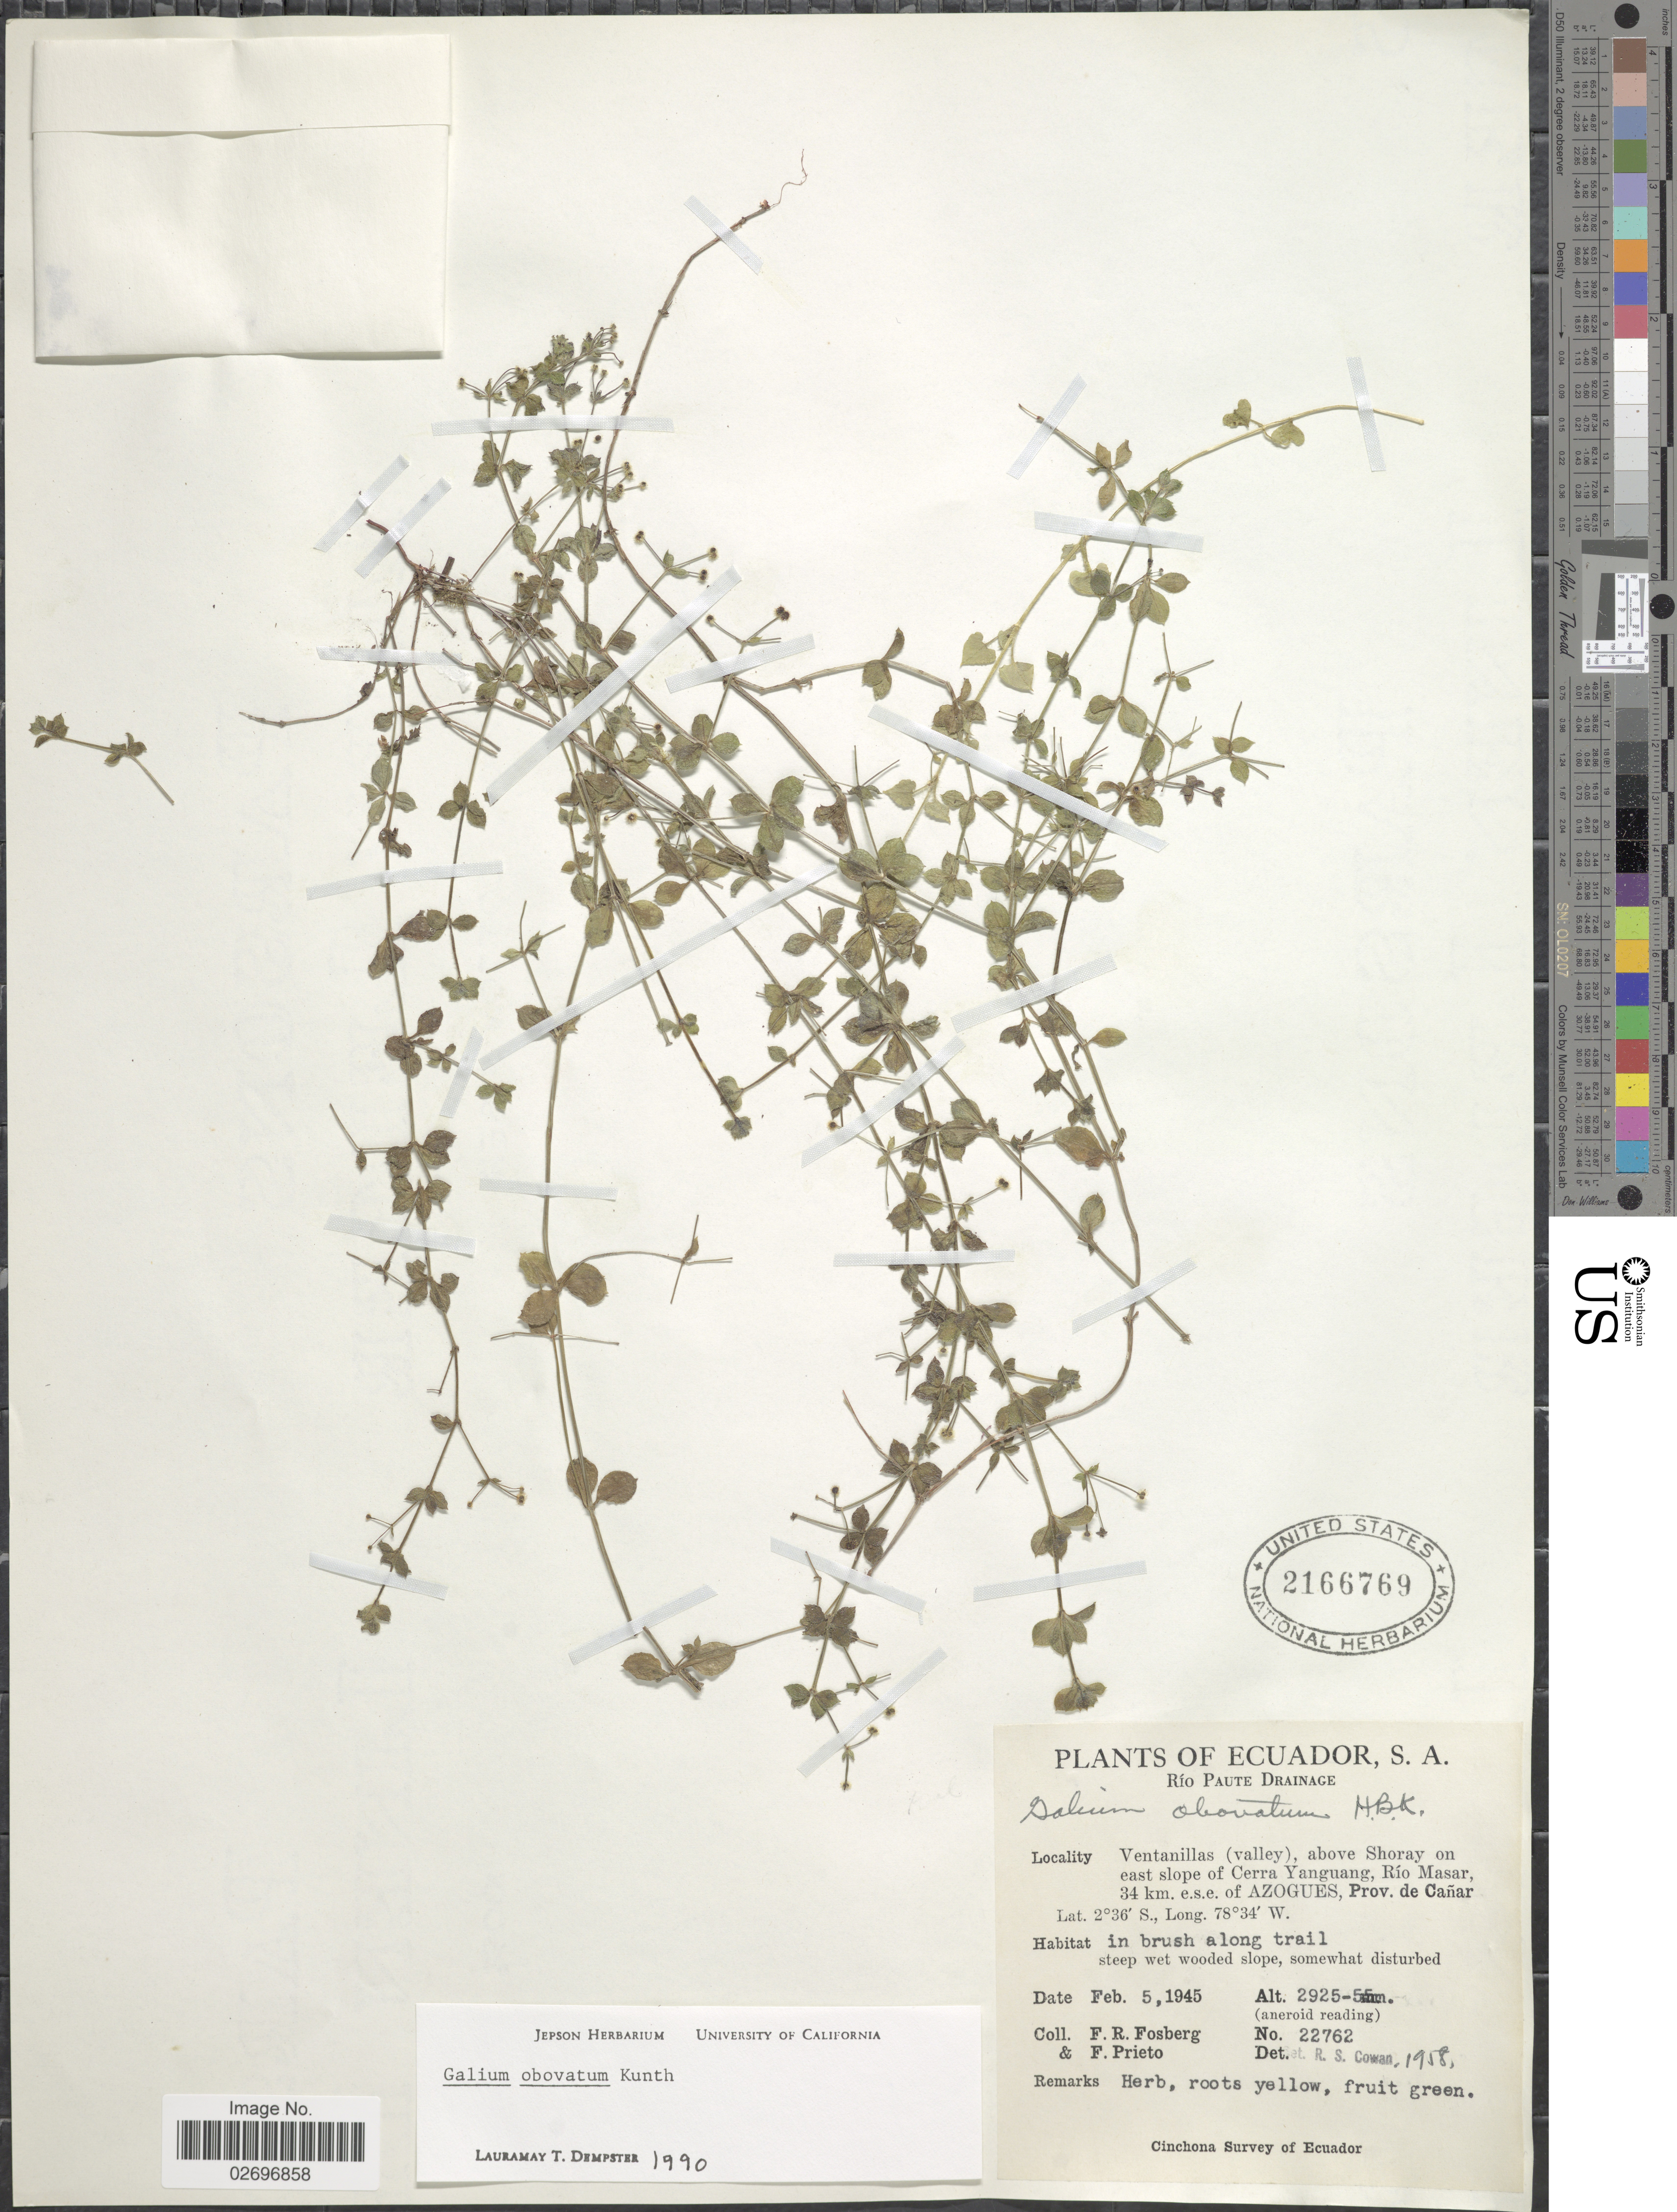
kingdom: Plantae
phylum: Tracheophyta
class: Magnoliopsida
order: Gentianales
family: Rubiaceae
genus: Galium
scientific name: Galium obovatum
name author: Kunth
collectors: F. R. Fosberg & F. Prieto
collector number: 22762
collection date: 1945-02-05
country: Ecuador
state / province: Cañar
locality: Rio Paute Drainage, Ventanillas (valley), above Shoray on east slope of Cerra Yanguang, Rio Masar, 34 km. e.s.e. of Azogues, in brush along trail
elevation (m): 2925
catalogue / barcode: US 2166769